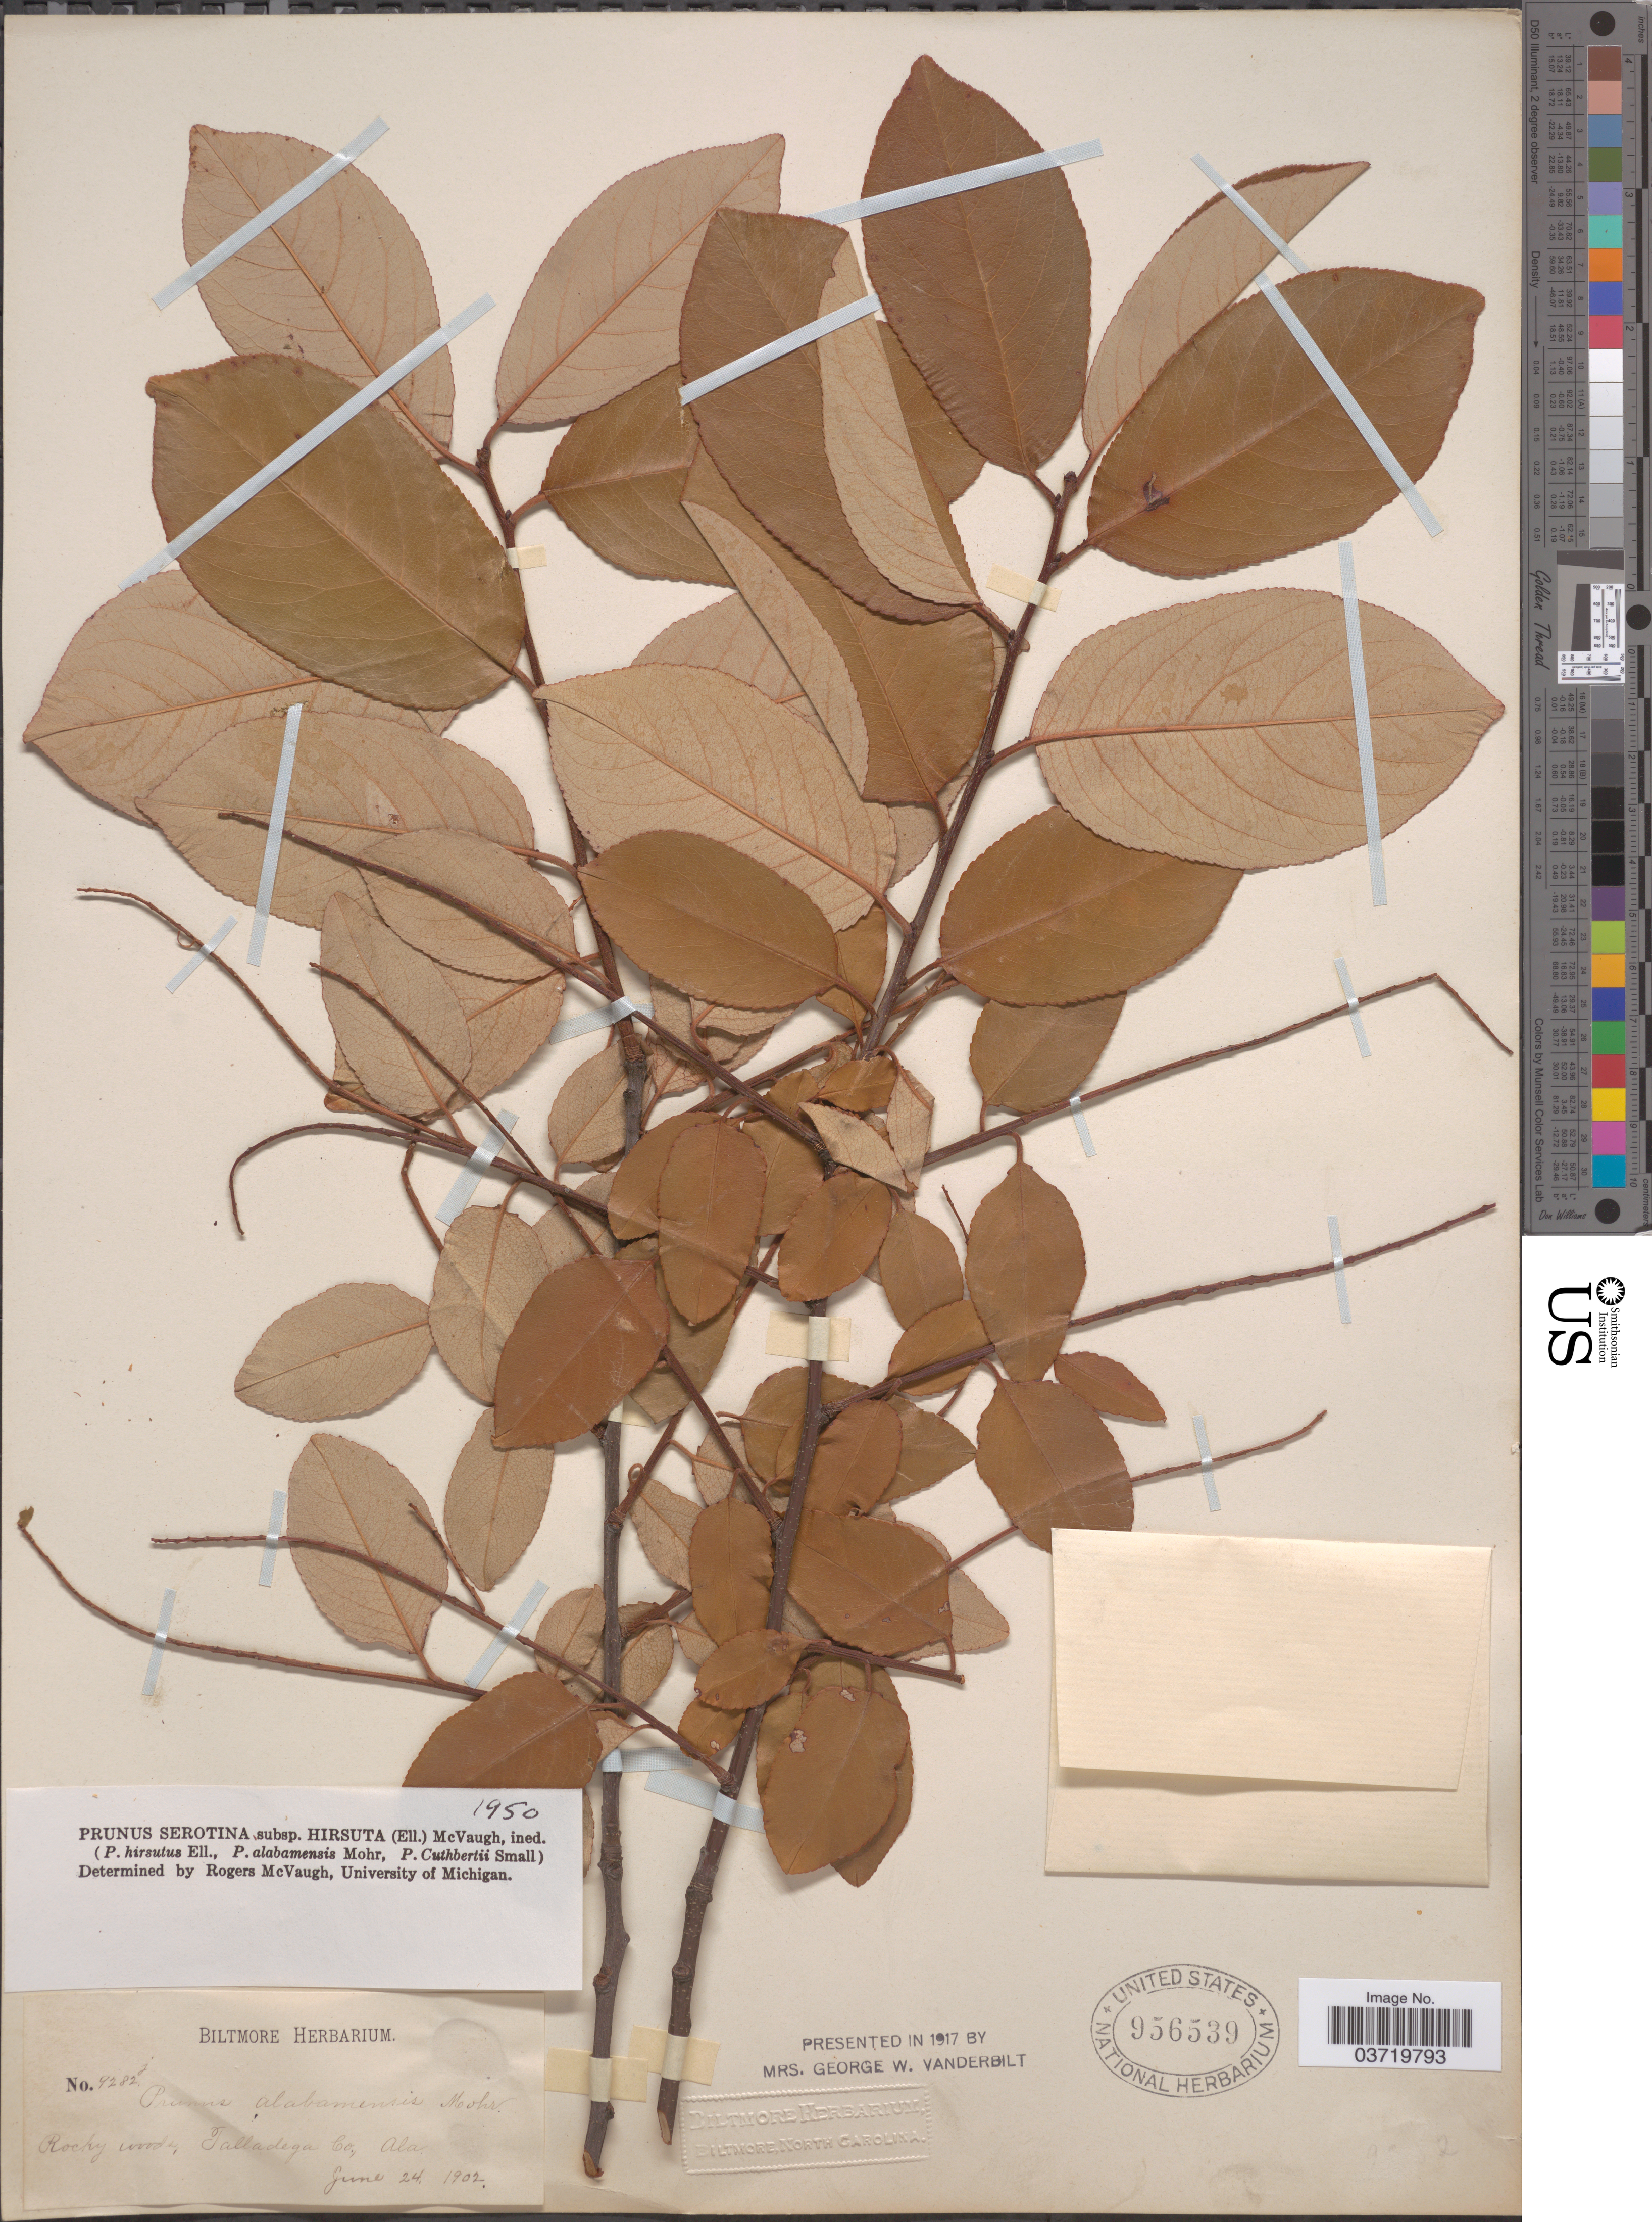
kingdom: Plantae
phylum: Tracheophyta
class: Magnoliopsida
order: Rosales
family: Rosaceae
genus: Prunus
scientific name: Prunus serotina var. serotina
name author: Ehrh.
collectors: ex herb. Biltmore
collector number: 9282j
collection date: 1902-06-24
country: United States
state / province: Alabama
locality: Rocky woods, Talladega Co.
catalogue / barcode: US 956539